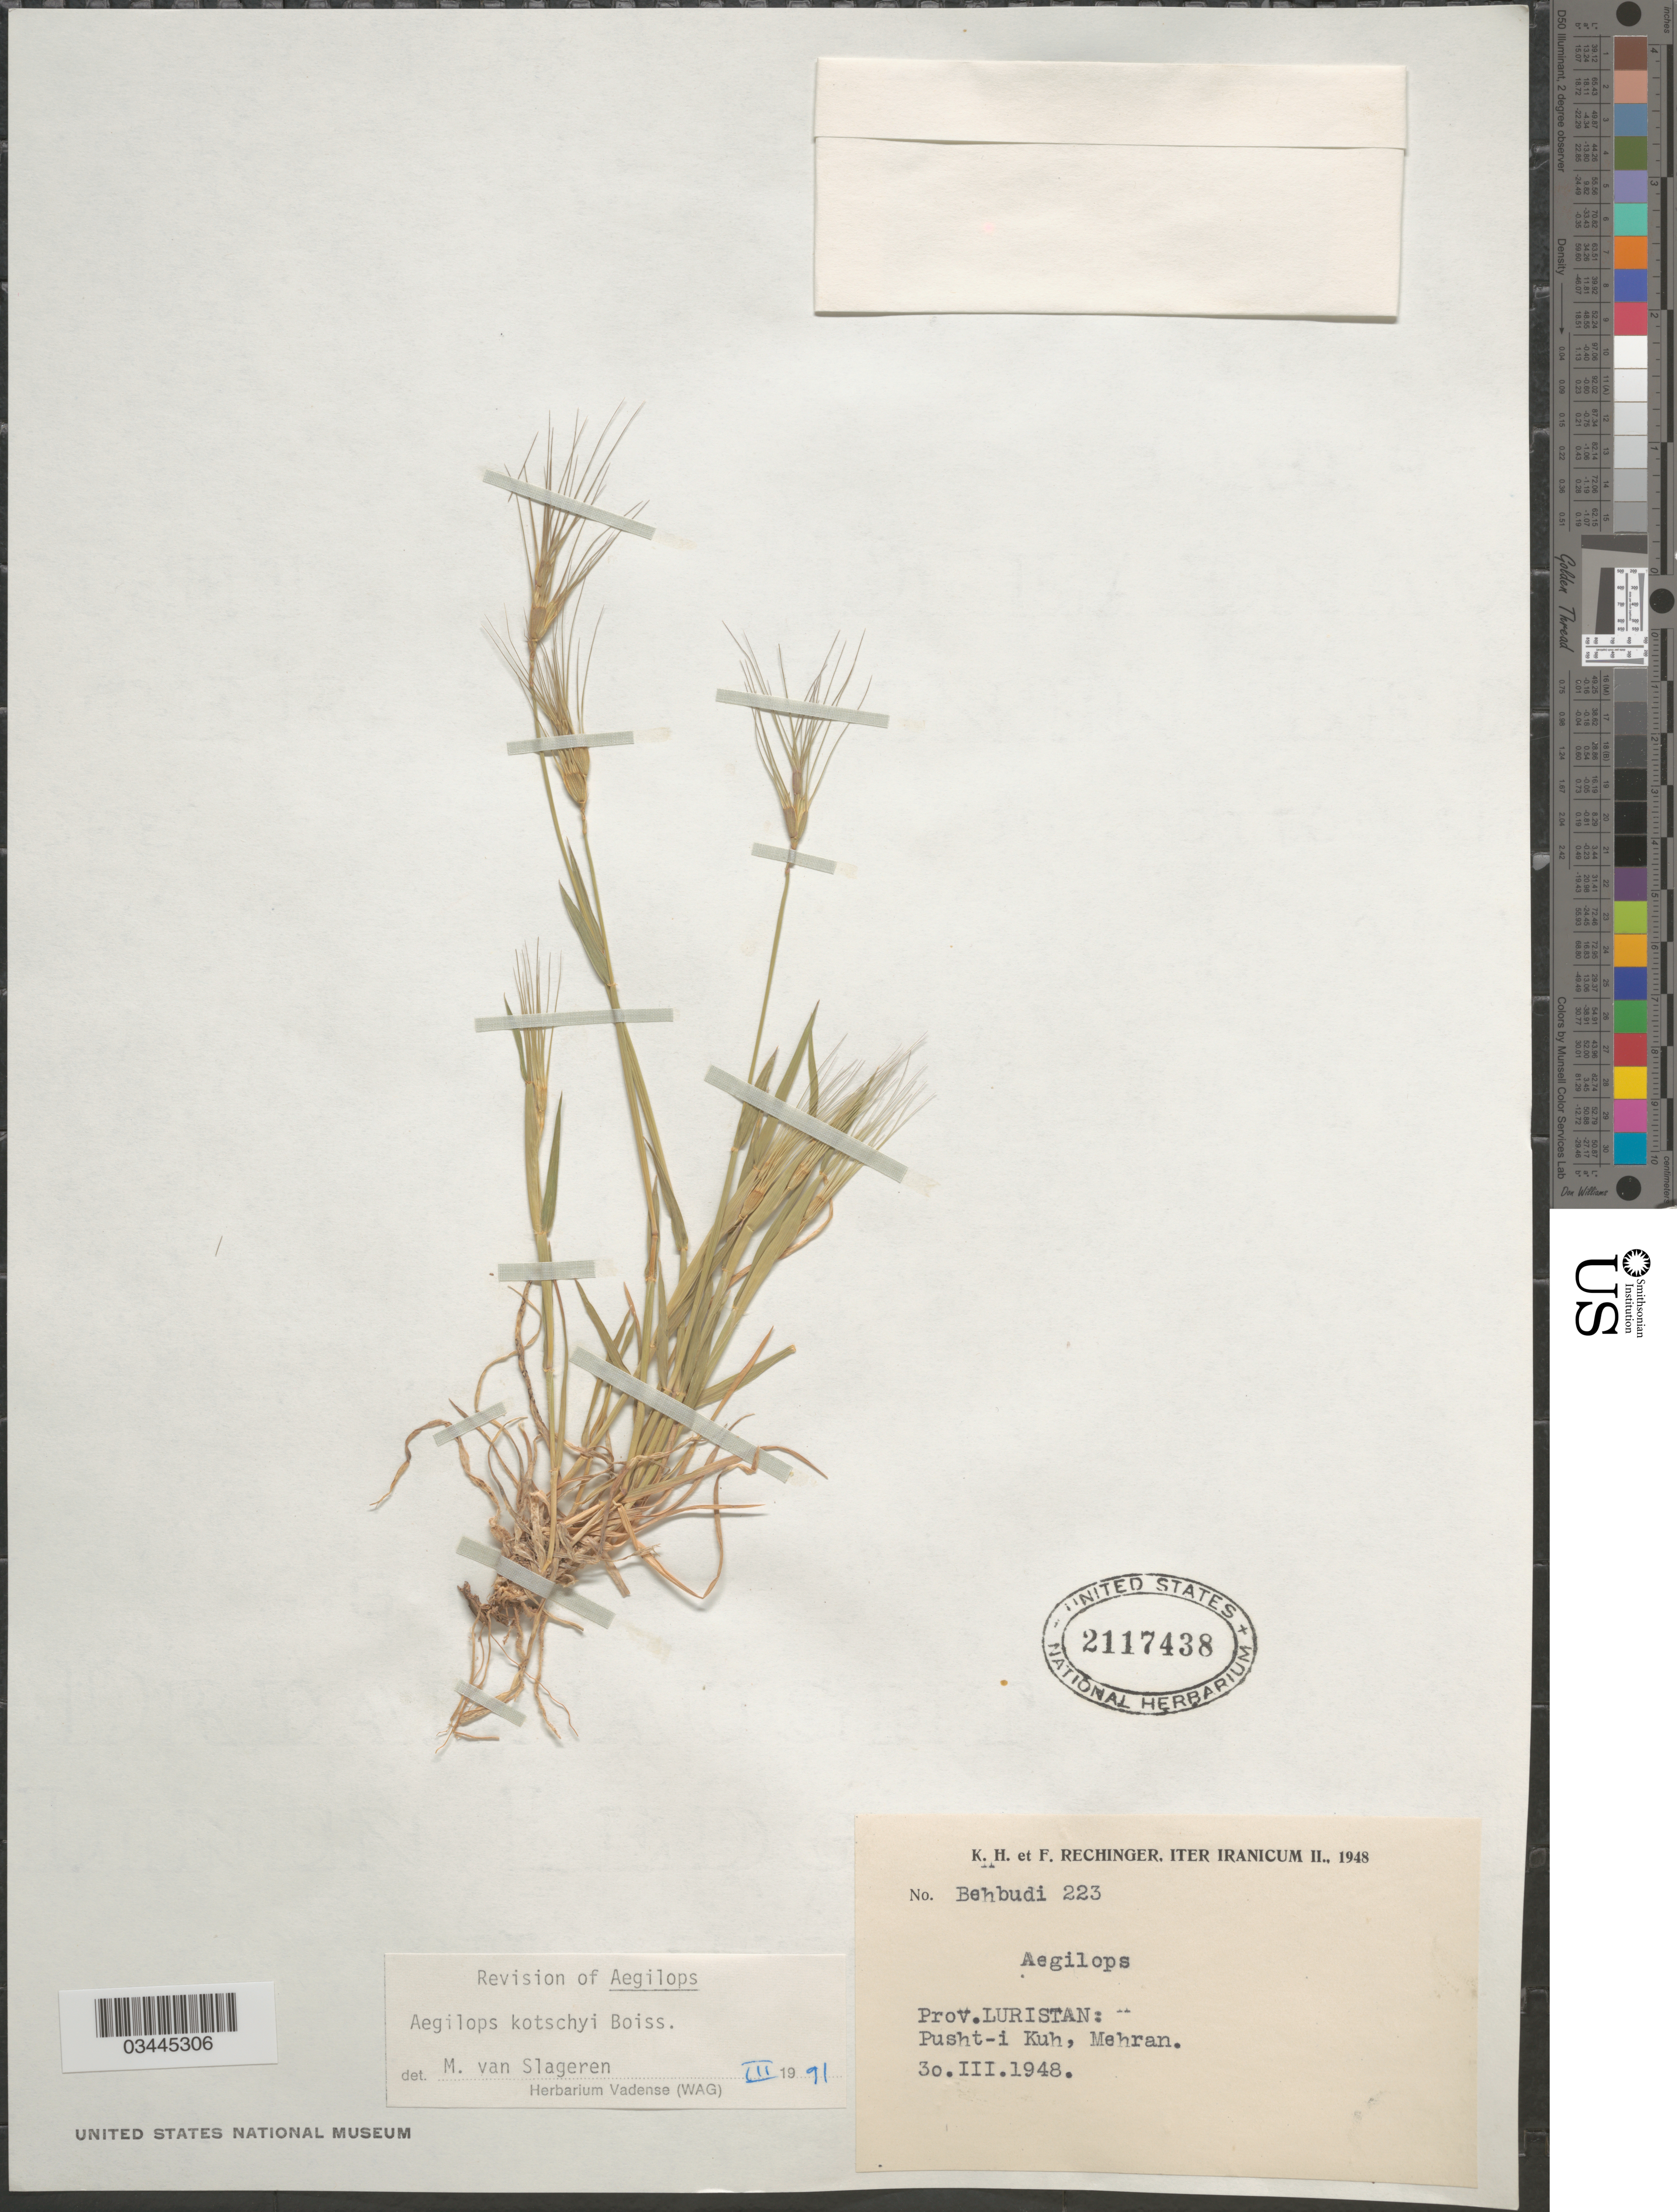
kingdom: Plantae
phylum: Tracheophyta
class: Liliopsida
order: Poales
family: Poaceae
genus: Aegilops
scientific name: Aegilops kotschyi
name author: Boiss.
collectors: K. H. Rechinger & F. Rechinger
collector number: Behbudi223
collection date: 1948-03-30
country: Iran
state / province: Lorestan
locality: Iter Iranicum II., 1948. Prov. Luristan: Pusht-i Kuh, Mehran.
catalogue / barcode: US 2117438